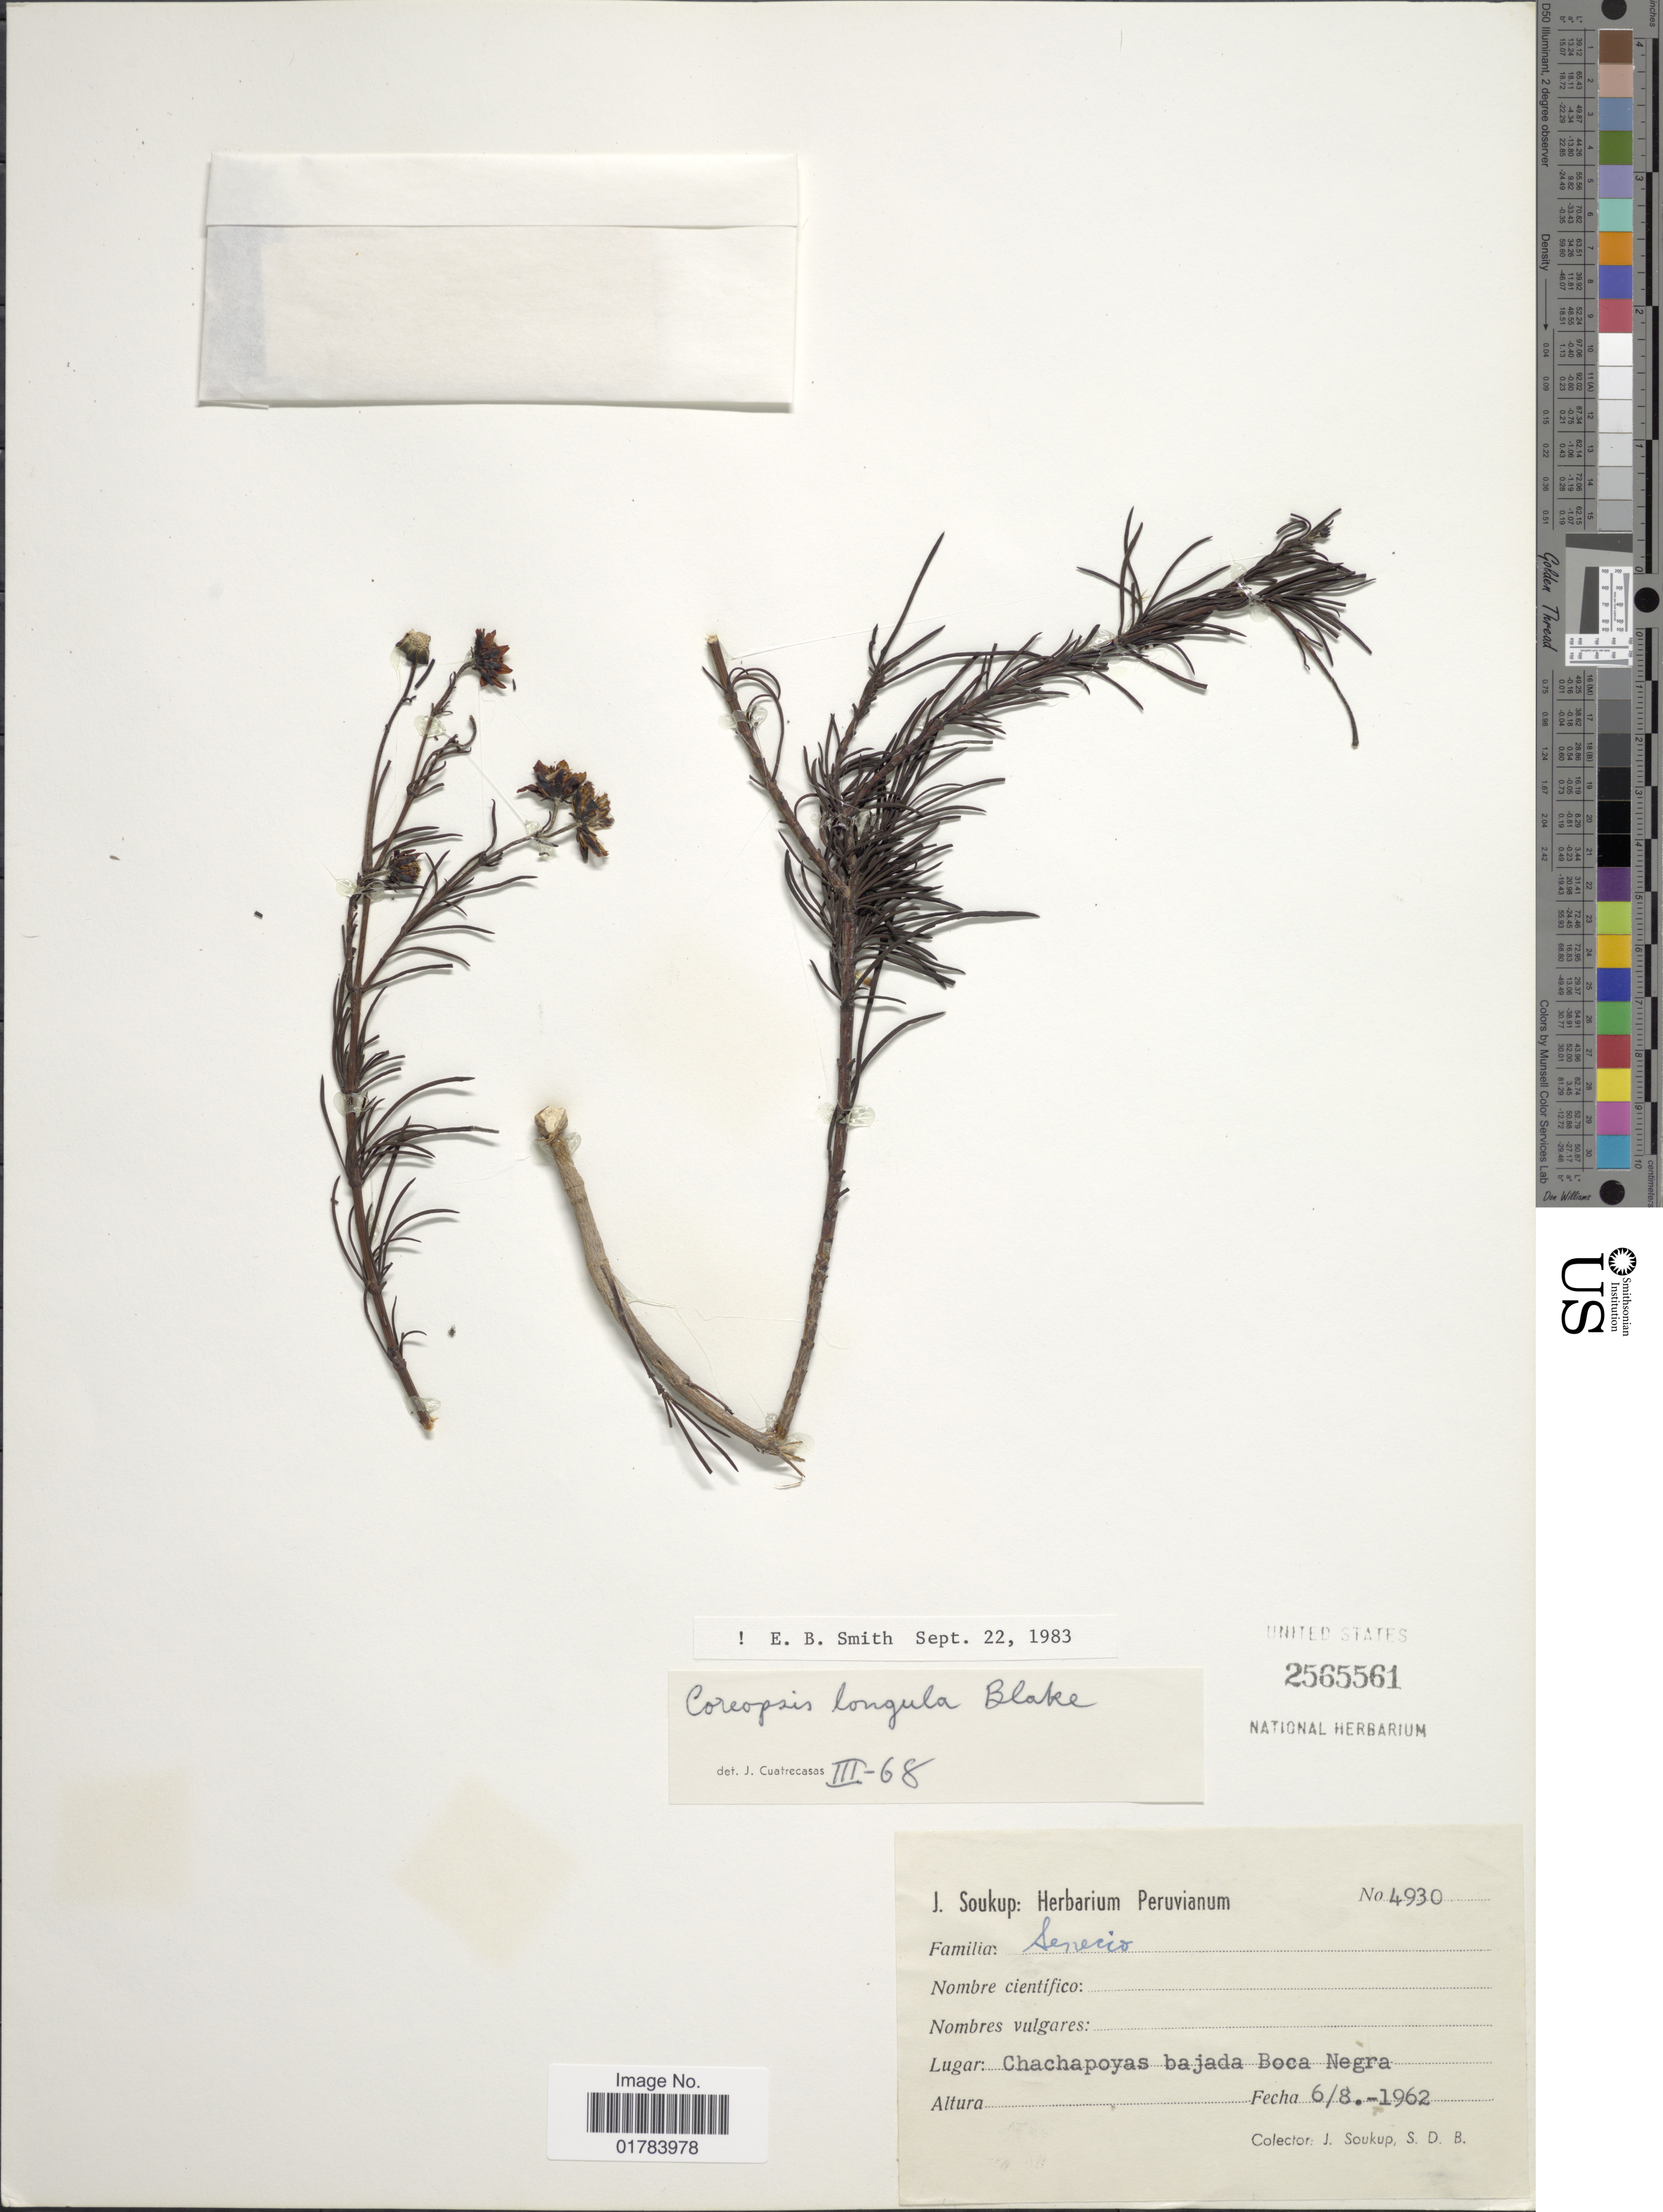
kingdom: Plantae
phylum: Tracheophyta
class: Magnoliopsida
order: Asterales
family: Asteraceae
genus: Coreopsis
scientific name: Coreopsis venusta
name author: Kunth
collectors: J. Soukup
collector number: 4930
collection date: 1962-08-06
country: Peru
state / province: Amazonas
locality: Chachapoyas bajada Boca Negra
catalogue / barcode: US 2565561